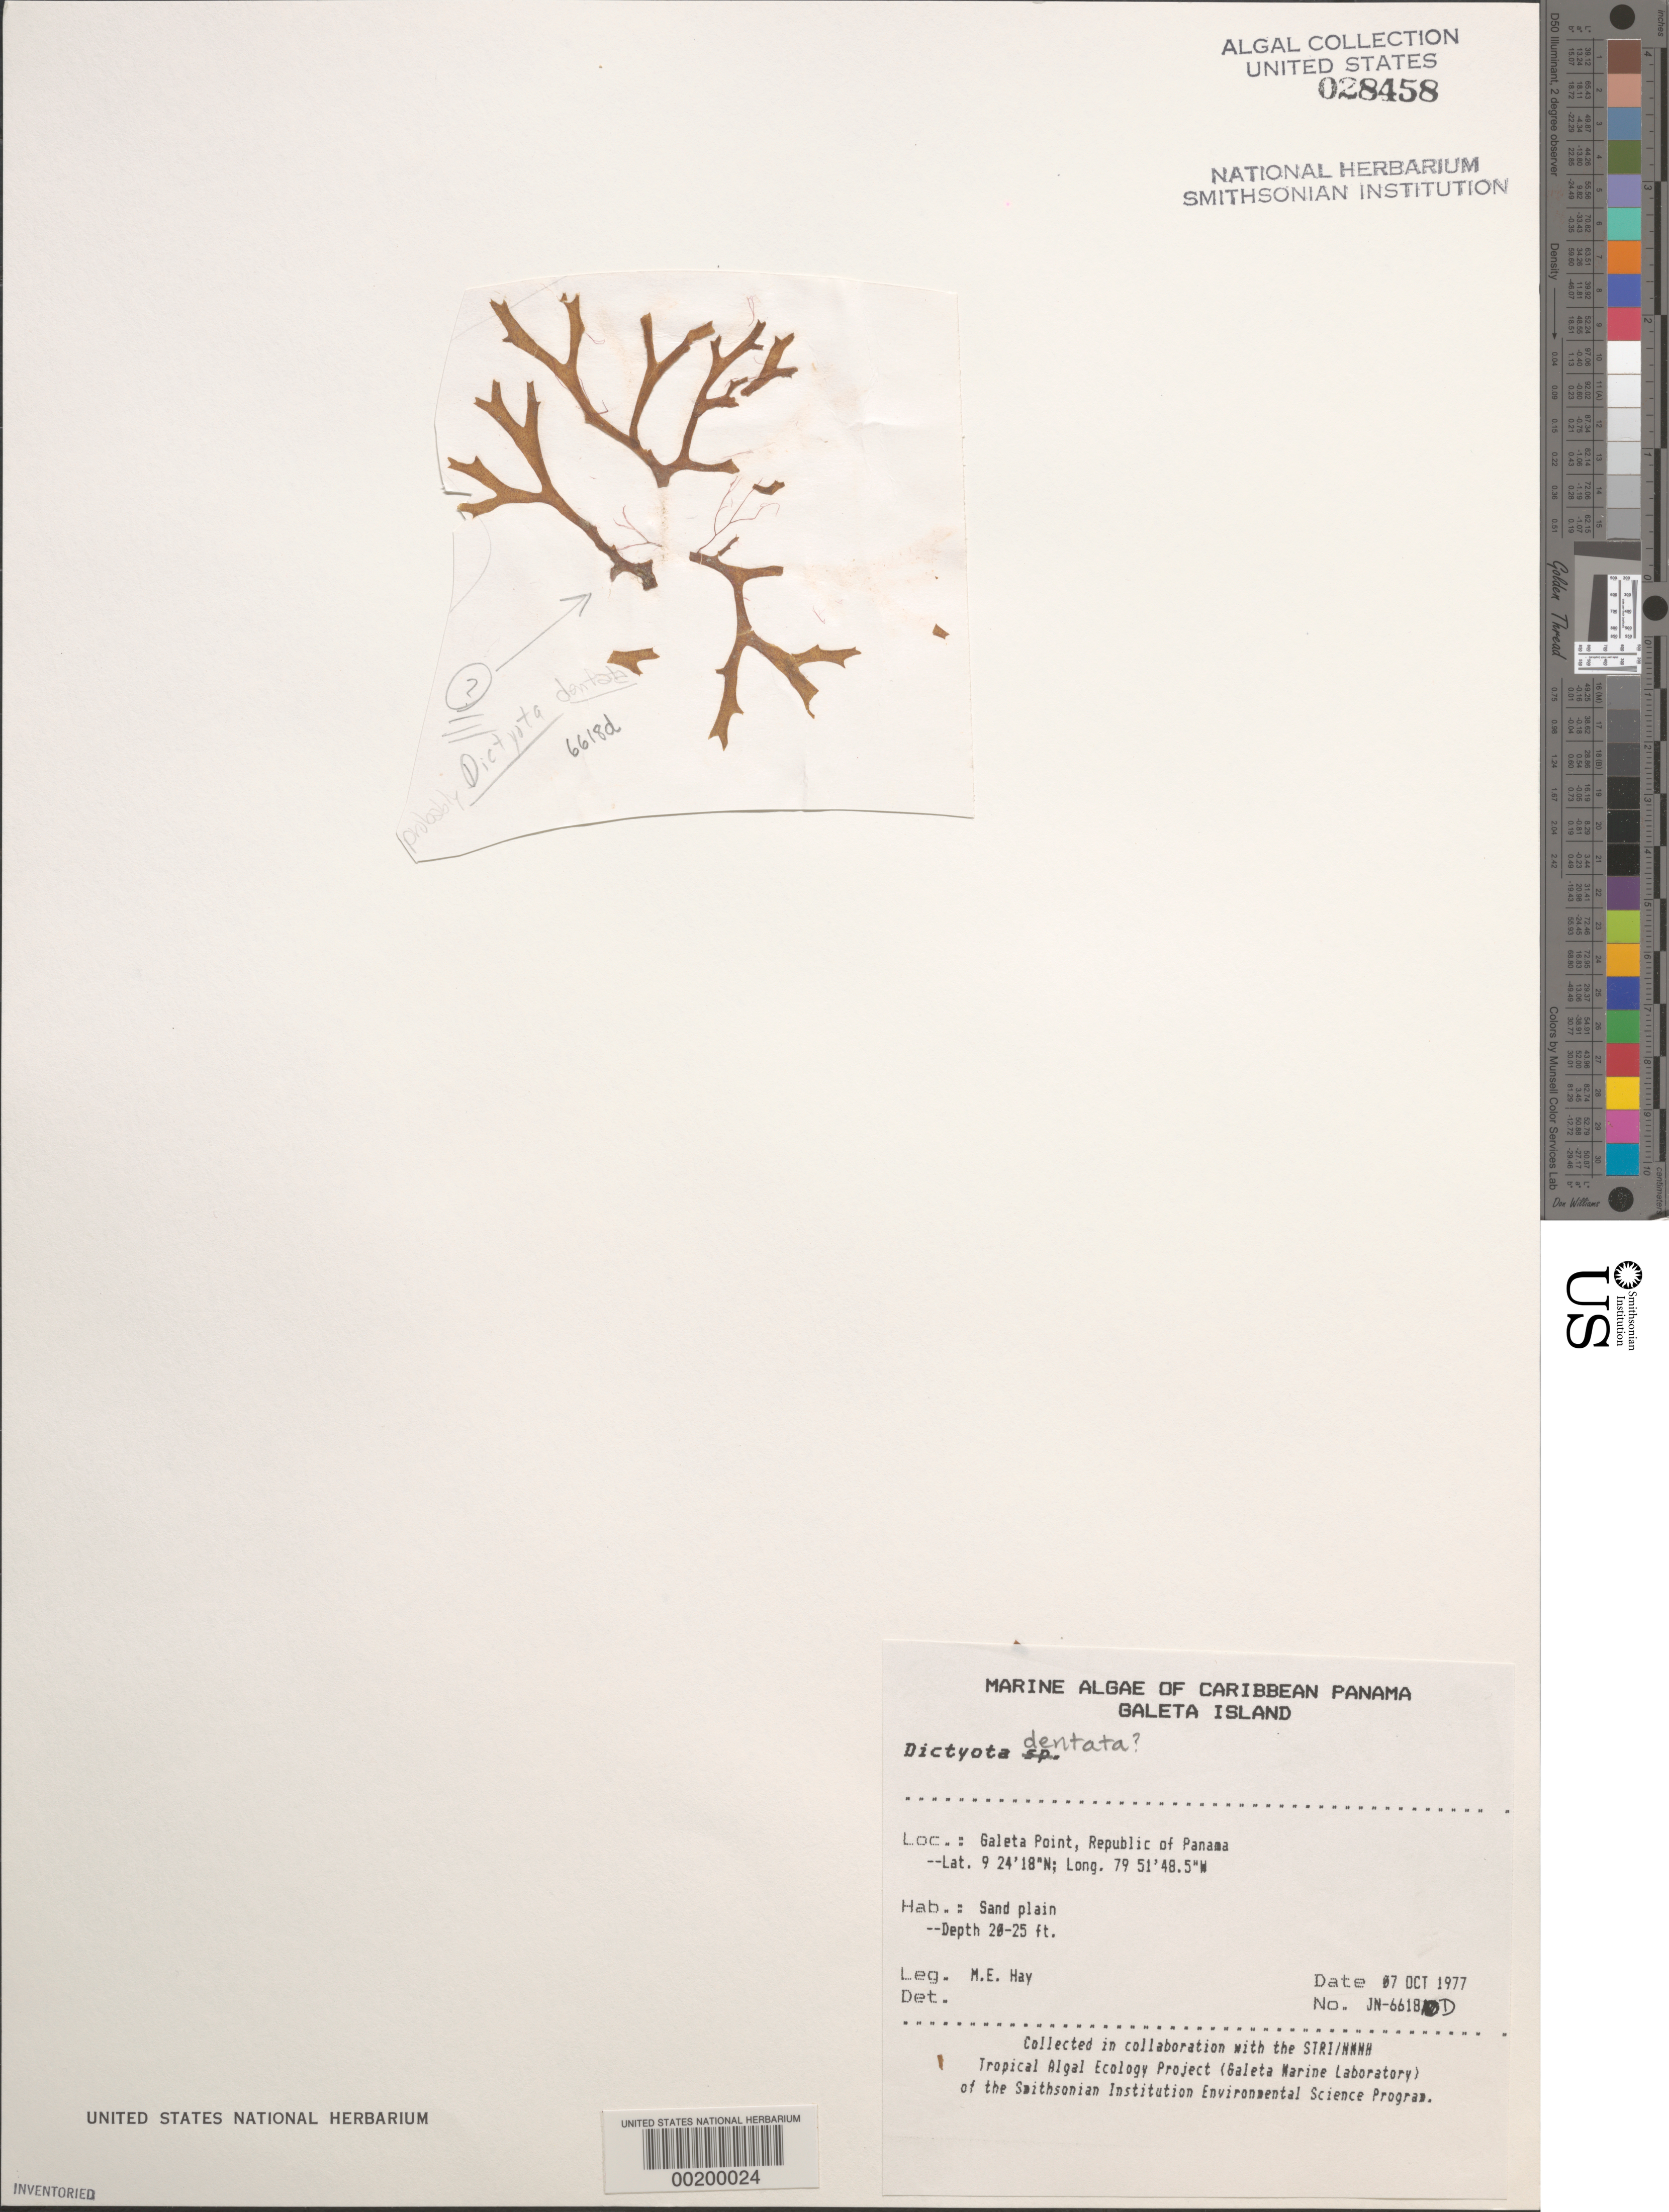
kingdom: Chromista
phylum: Ochrophyta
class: Phaeophyceae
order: Dictyotales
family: Dictyotaceae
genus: Dictyota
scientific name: Dictyota mertensii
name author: (C. Mart.) Kütz.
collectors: M. E. Hay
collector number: JN-6618d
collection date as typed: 07 Oct 1977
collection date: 1977-10-07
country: Panama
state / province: Colón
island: Galeta Island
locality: Galeta Point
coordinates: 9 24' 18" N, 79 51' 48.5" W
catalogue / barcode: US 28458